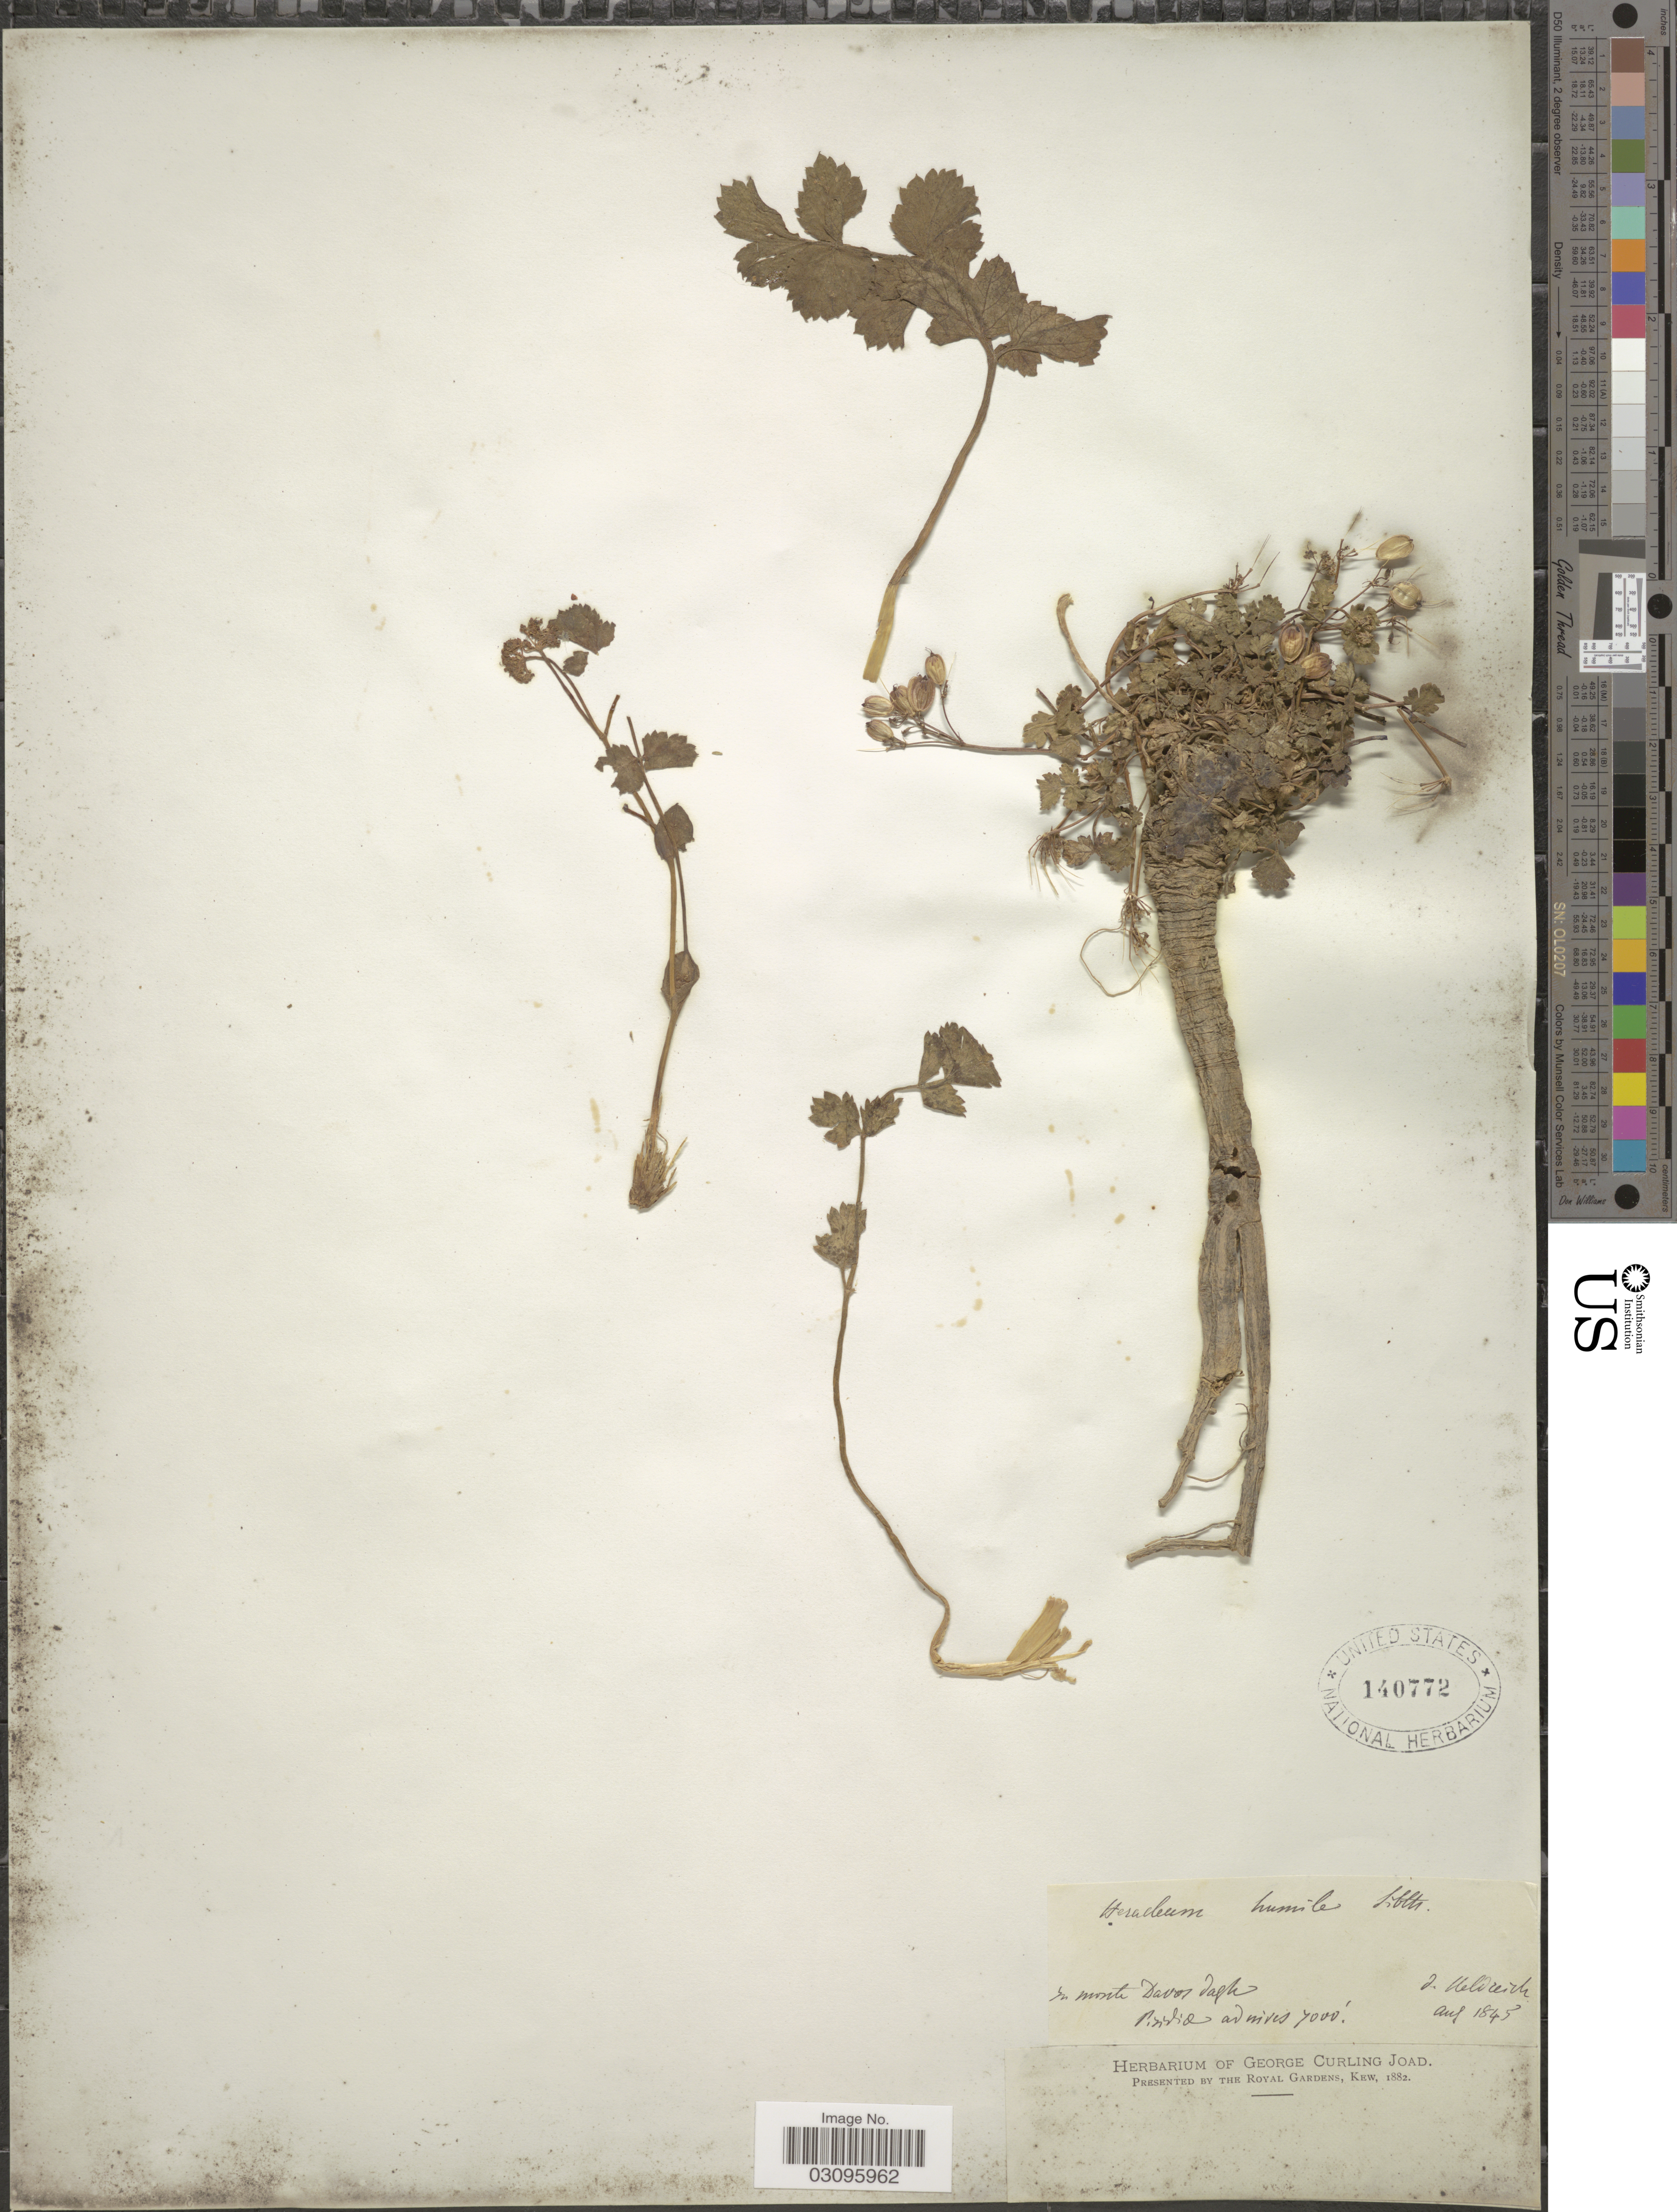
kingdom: Plantae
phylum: Tracheophyta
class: Magnoliopsida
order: Apiales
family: Apiaceae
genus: Heracleum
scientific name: Heracleum humile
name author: Sm.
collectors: -. De Heldreich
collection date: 1845-08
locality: In monte Davos Dagh. Piridia ad mires.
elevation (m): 2134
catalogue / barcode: US 140772